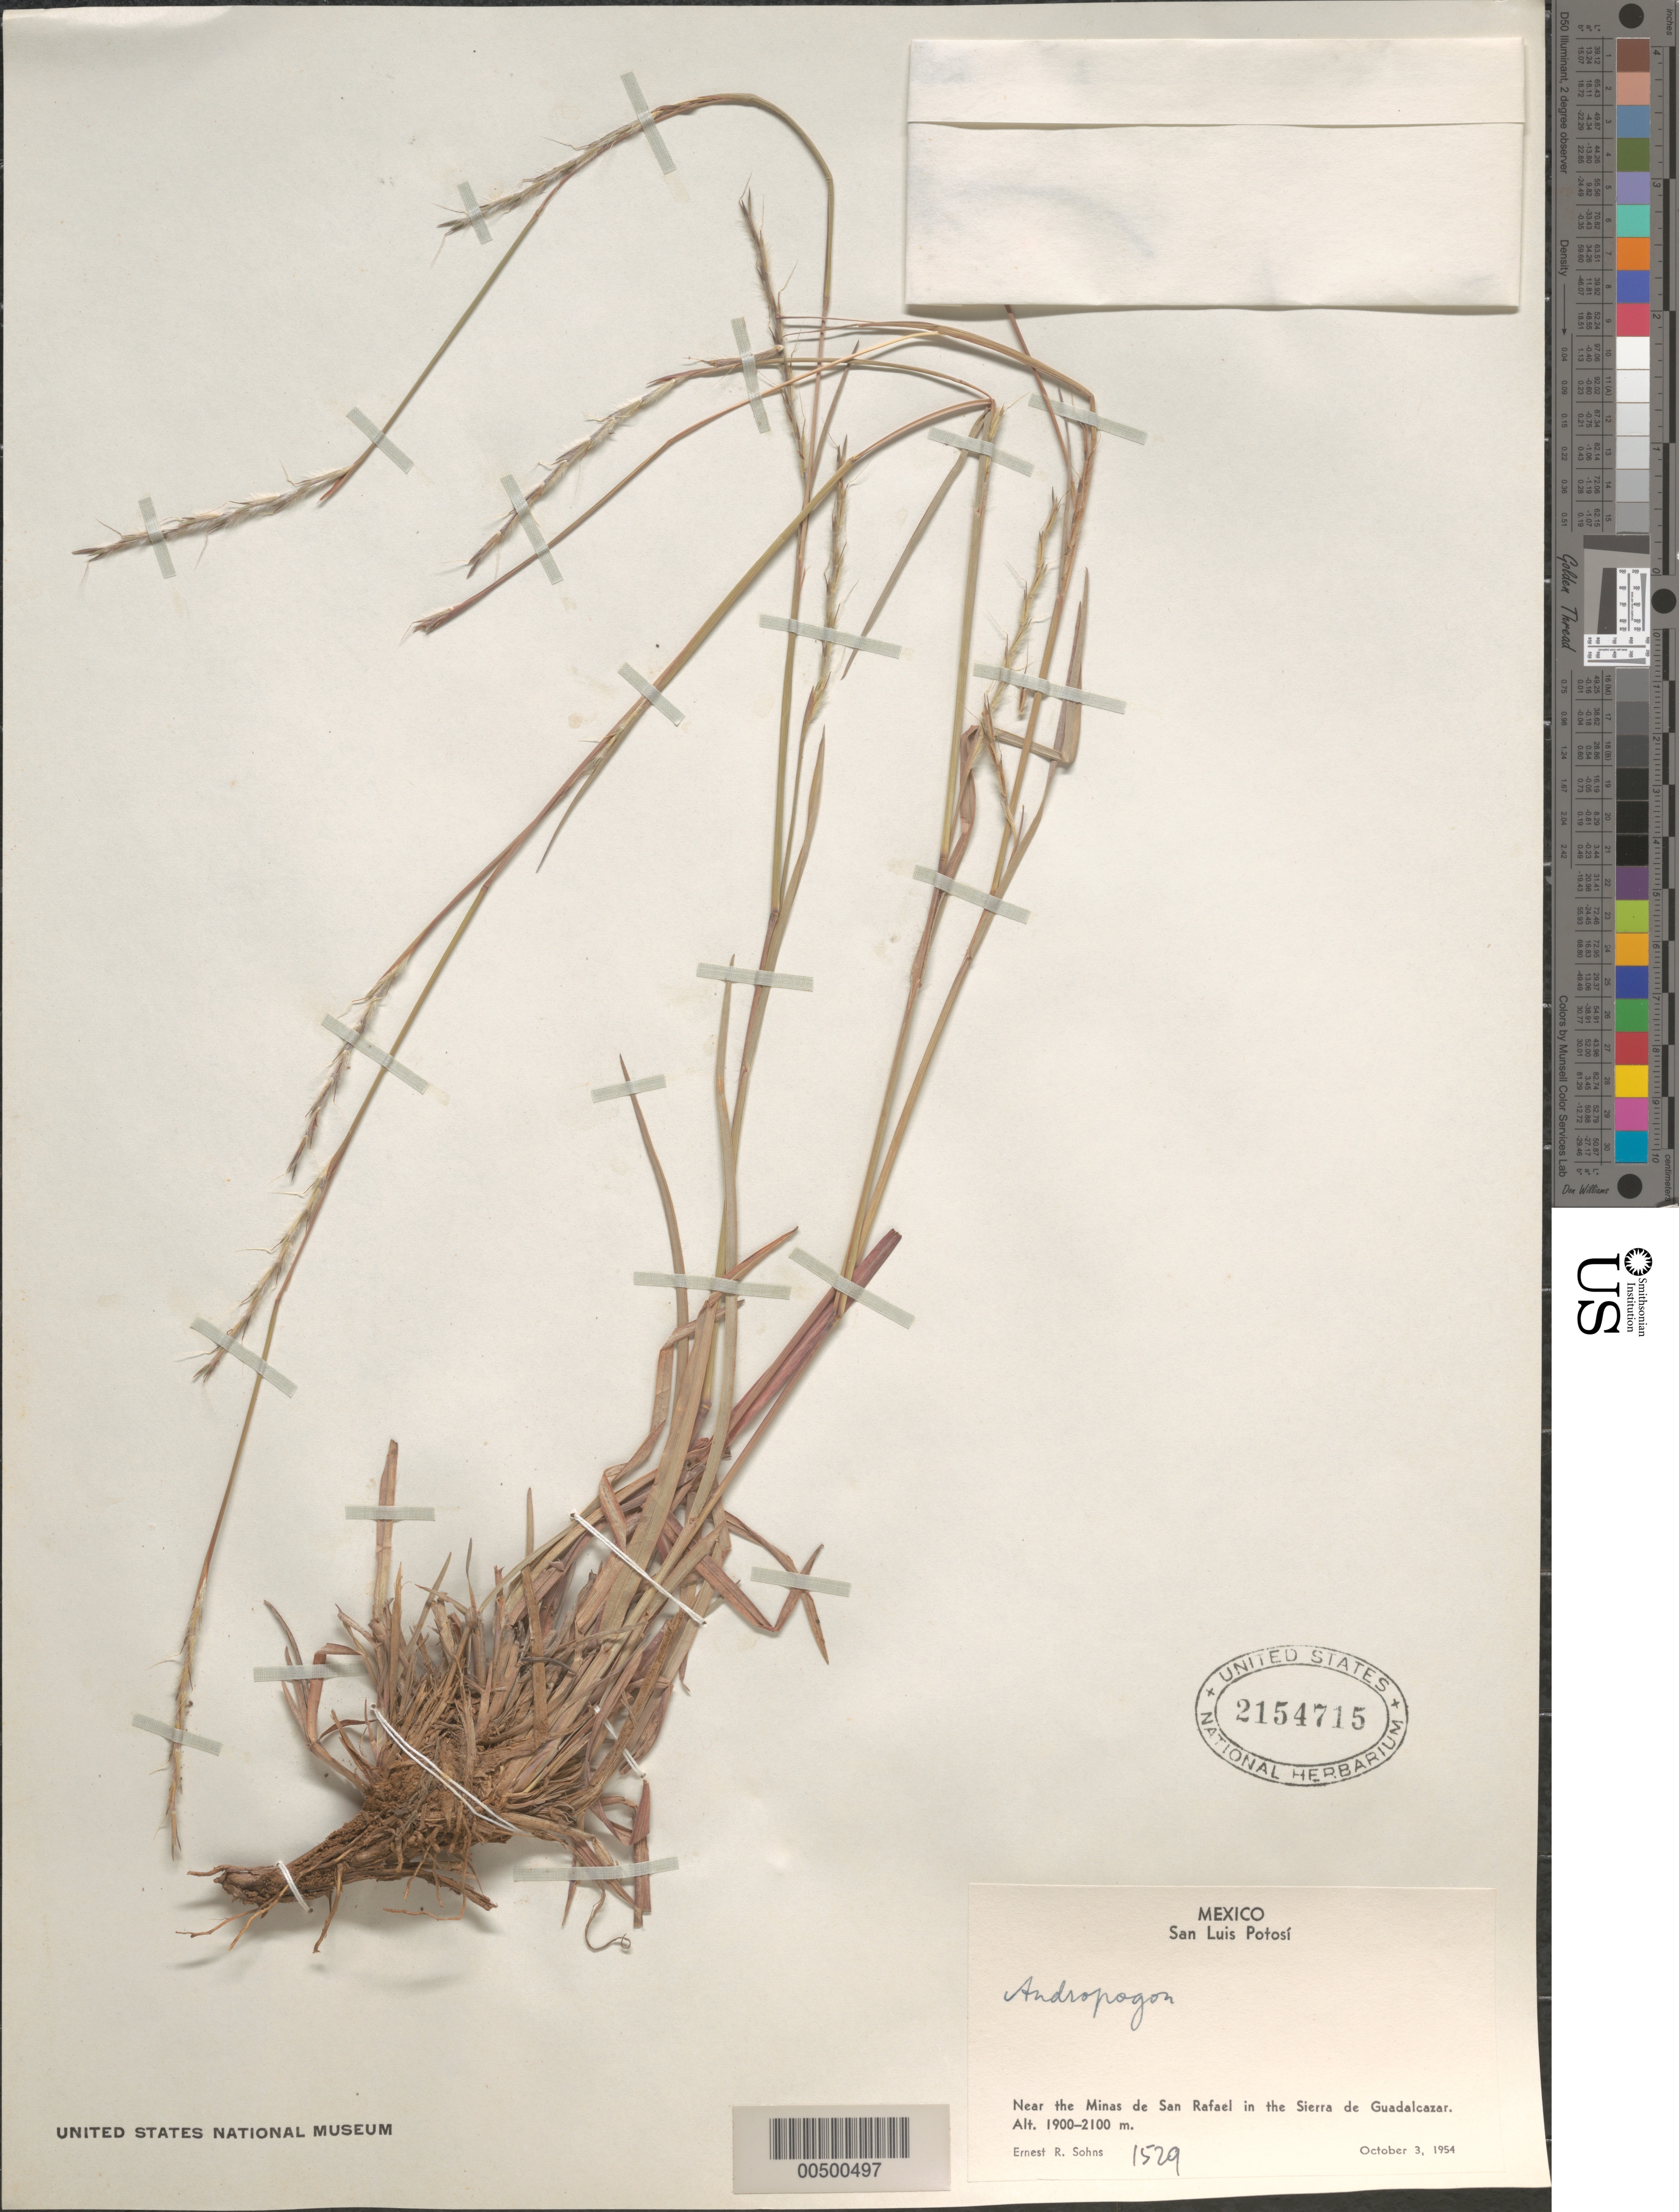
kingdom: Plantae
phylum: Tracheophyta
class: Liliopsida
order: Poales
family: Poaceae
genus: Schizachyrium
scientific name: Schizachyrium sp.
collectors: E. R. Sohns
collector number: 1529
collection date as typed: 3 Oct 1954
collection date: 1954-10-03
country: Mexico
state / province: San Luis Potosi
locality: Near the Minas de San Rafael in the Sierra de Guadalcazar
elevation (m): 1900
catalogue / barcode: US 2154715